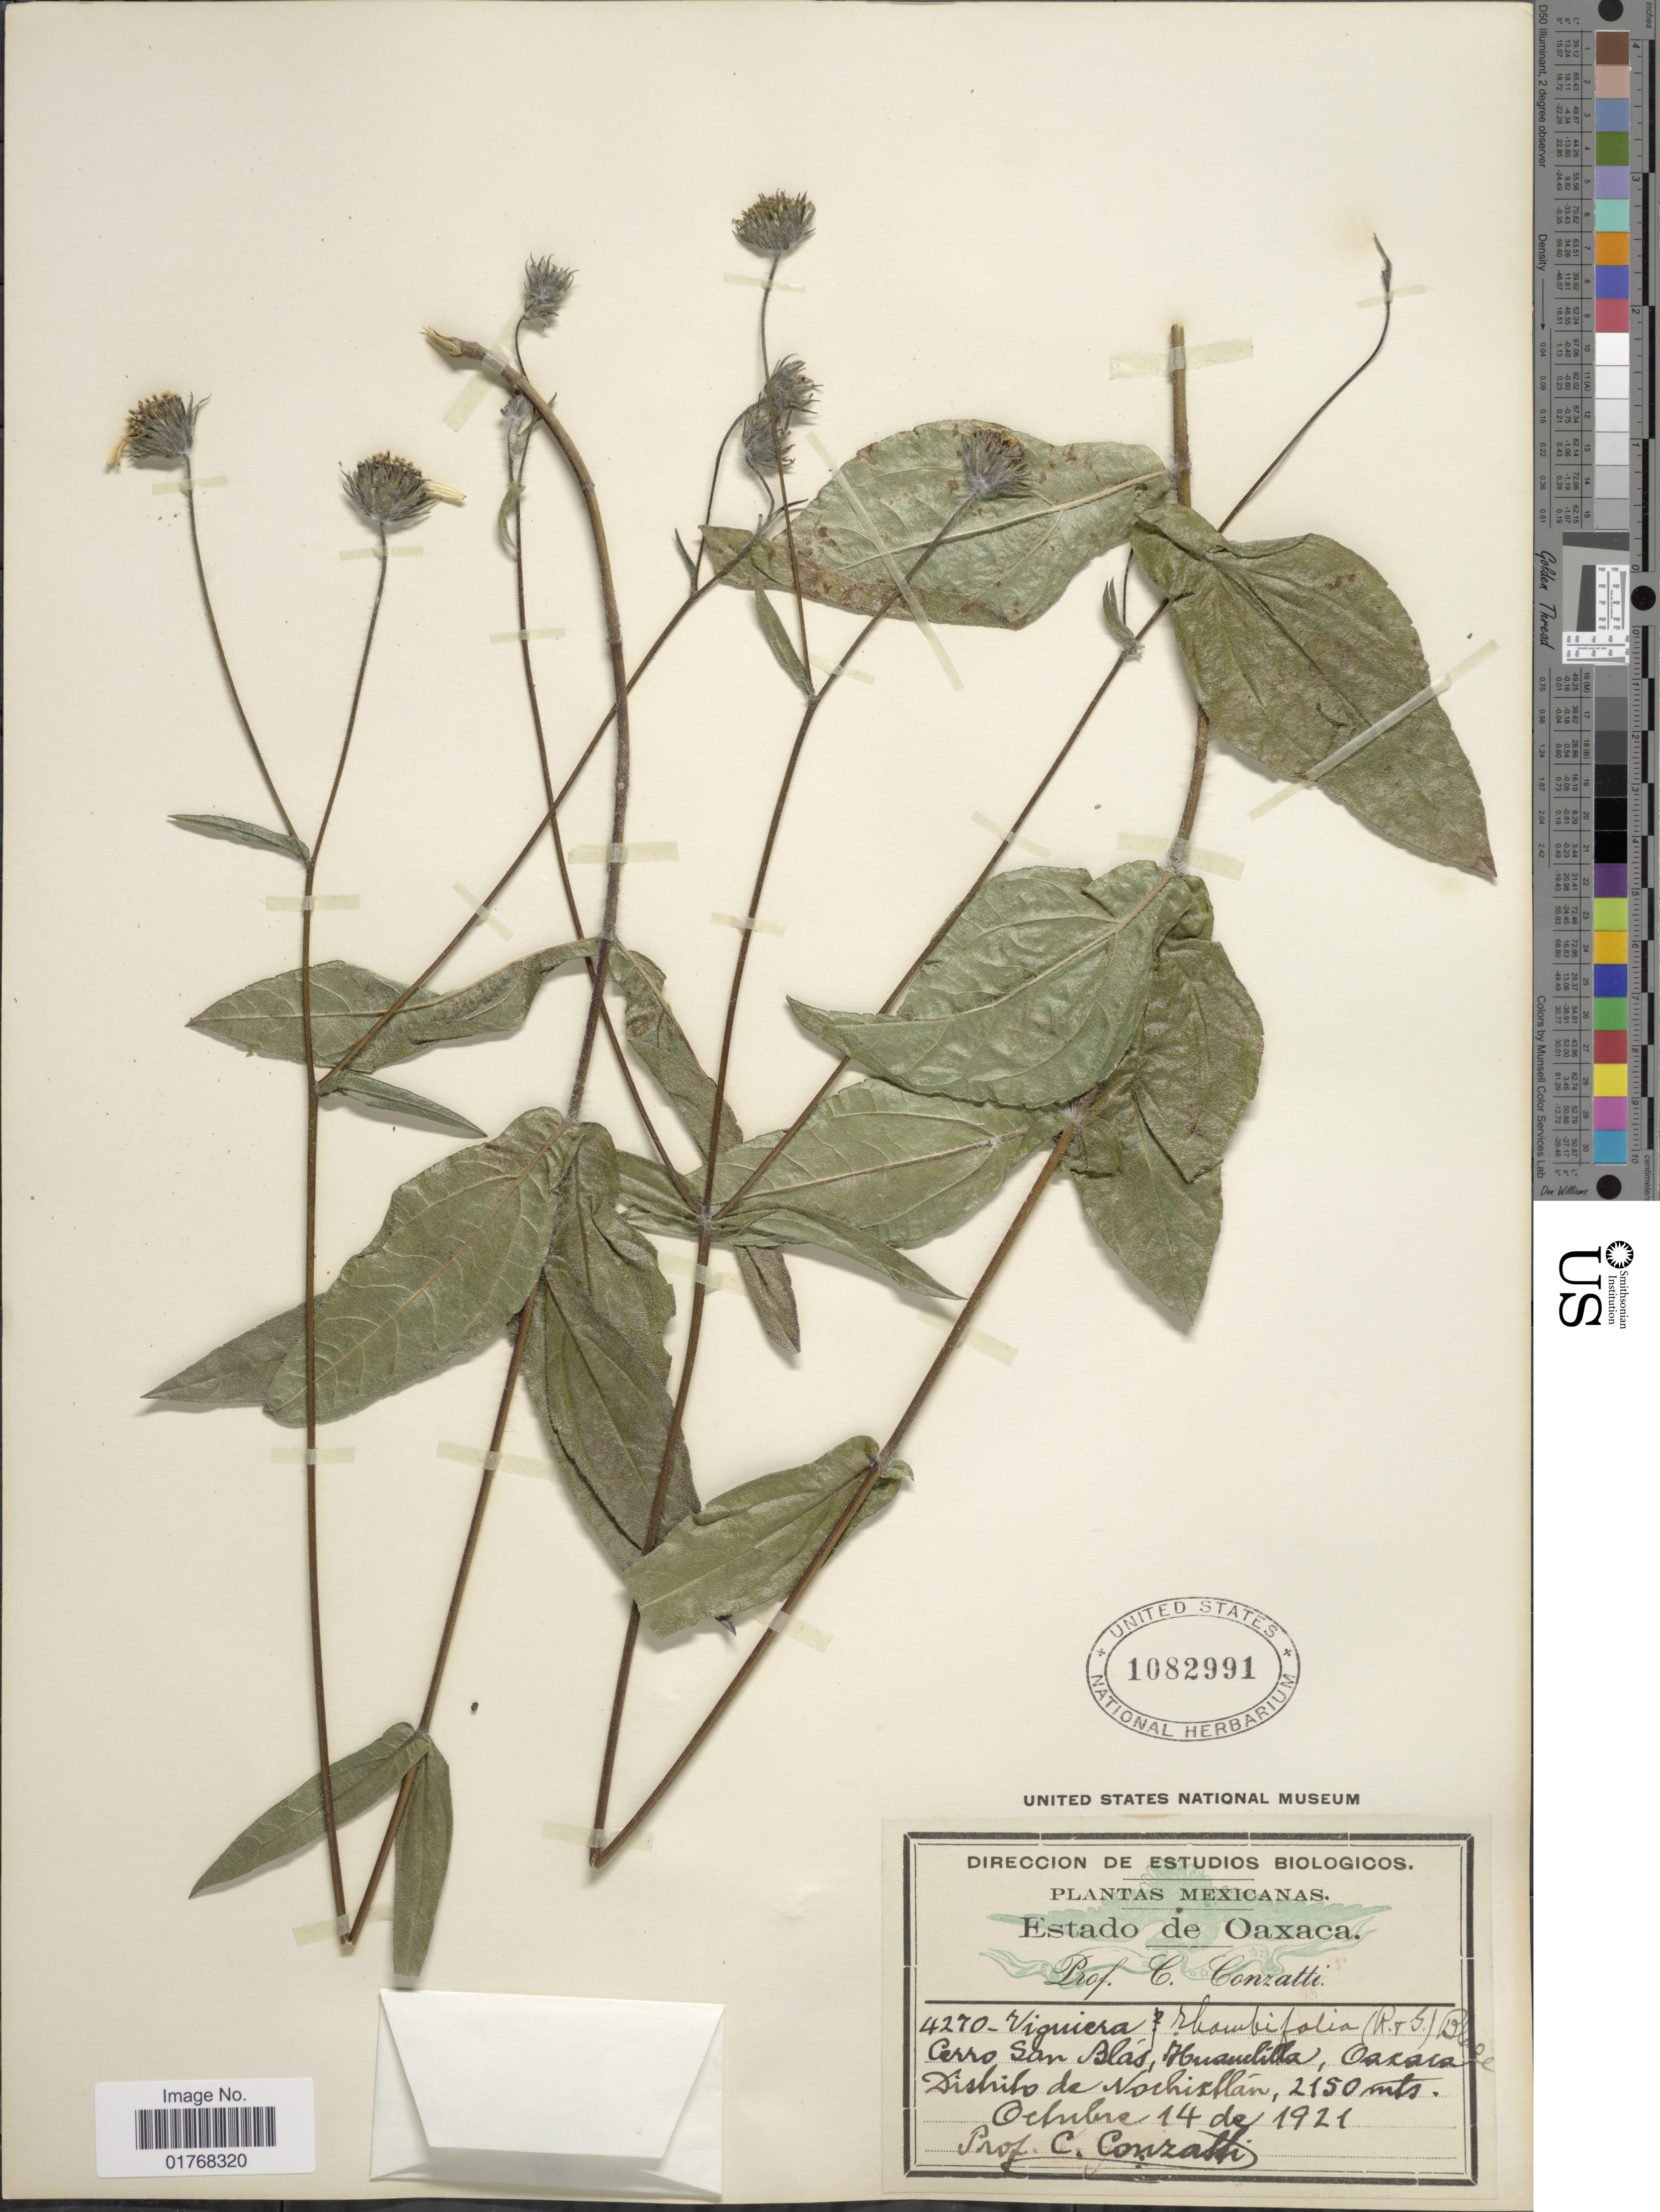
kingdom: Plantae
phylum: Tracheophyta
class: Magnoliopsida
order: Asterales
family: Asteraceae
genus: Viguiera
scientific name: Viguiera rhombifolia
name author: (Rob. & Greenm.) Blake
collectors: C. Conzatti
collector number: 4270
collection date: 1921-10-14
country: Mexico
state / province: Oaxaca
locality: Cerro San Blás, Huauclilla, Distrito de Nochixtlan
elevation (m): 2150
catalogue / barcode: US 1082991